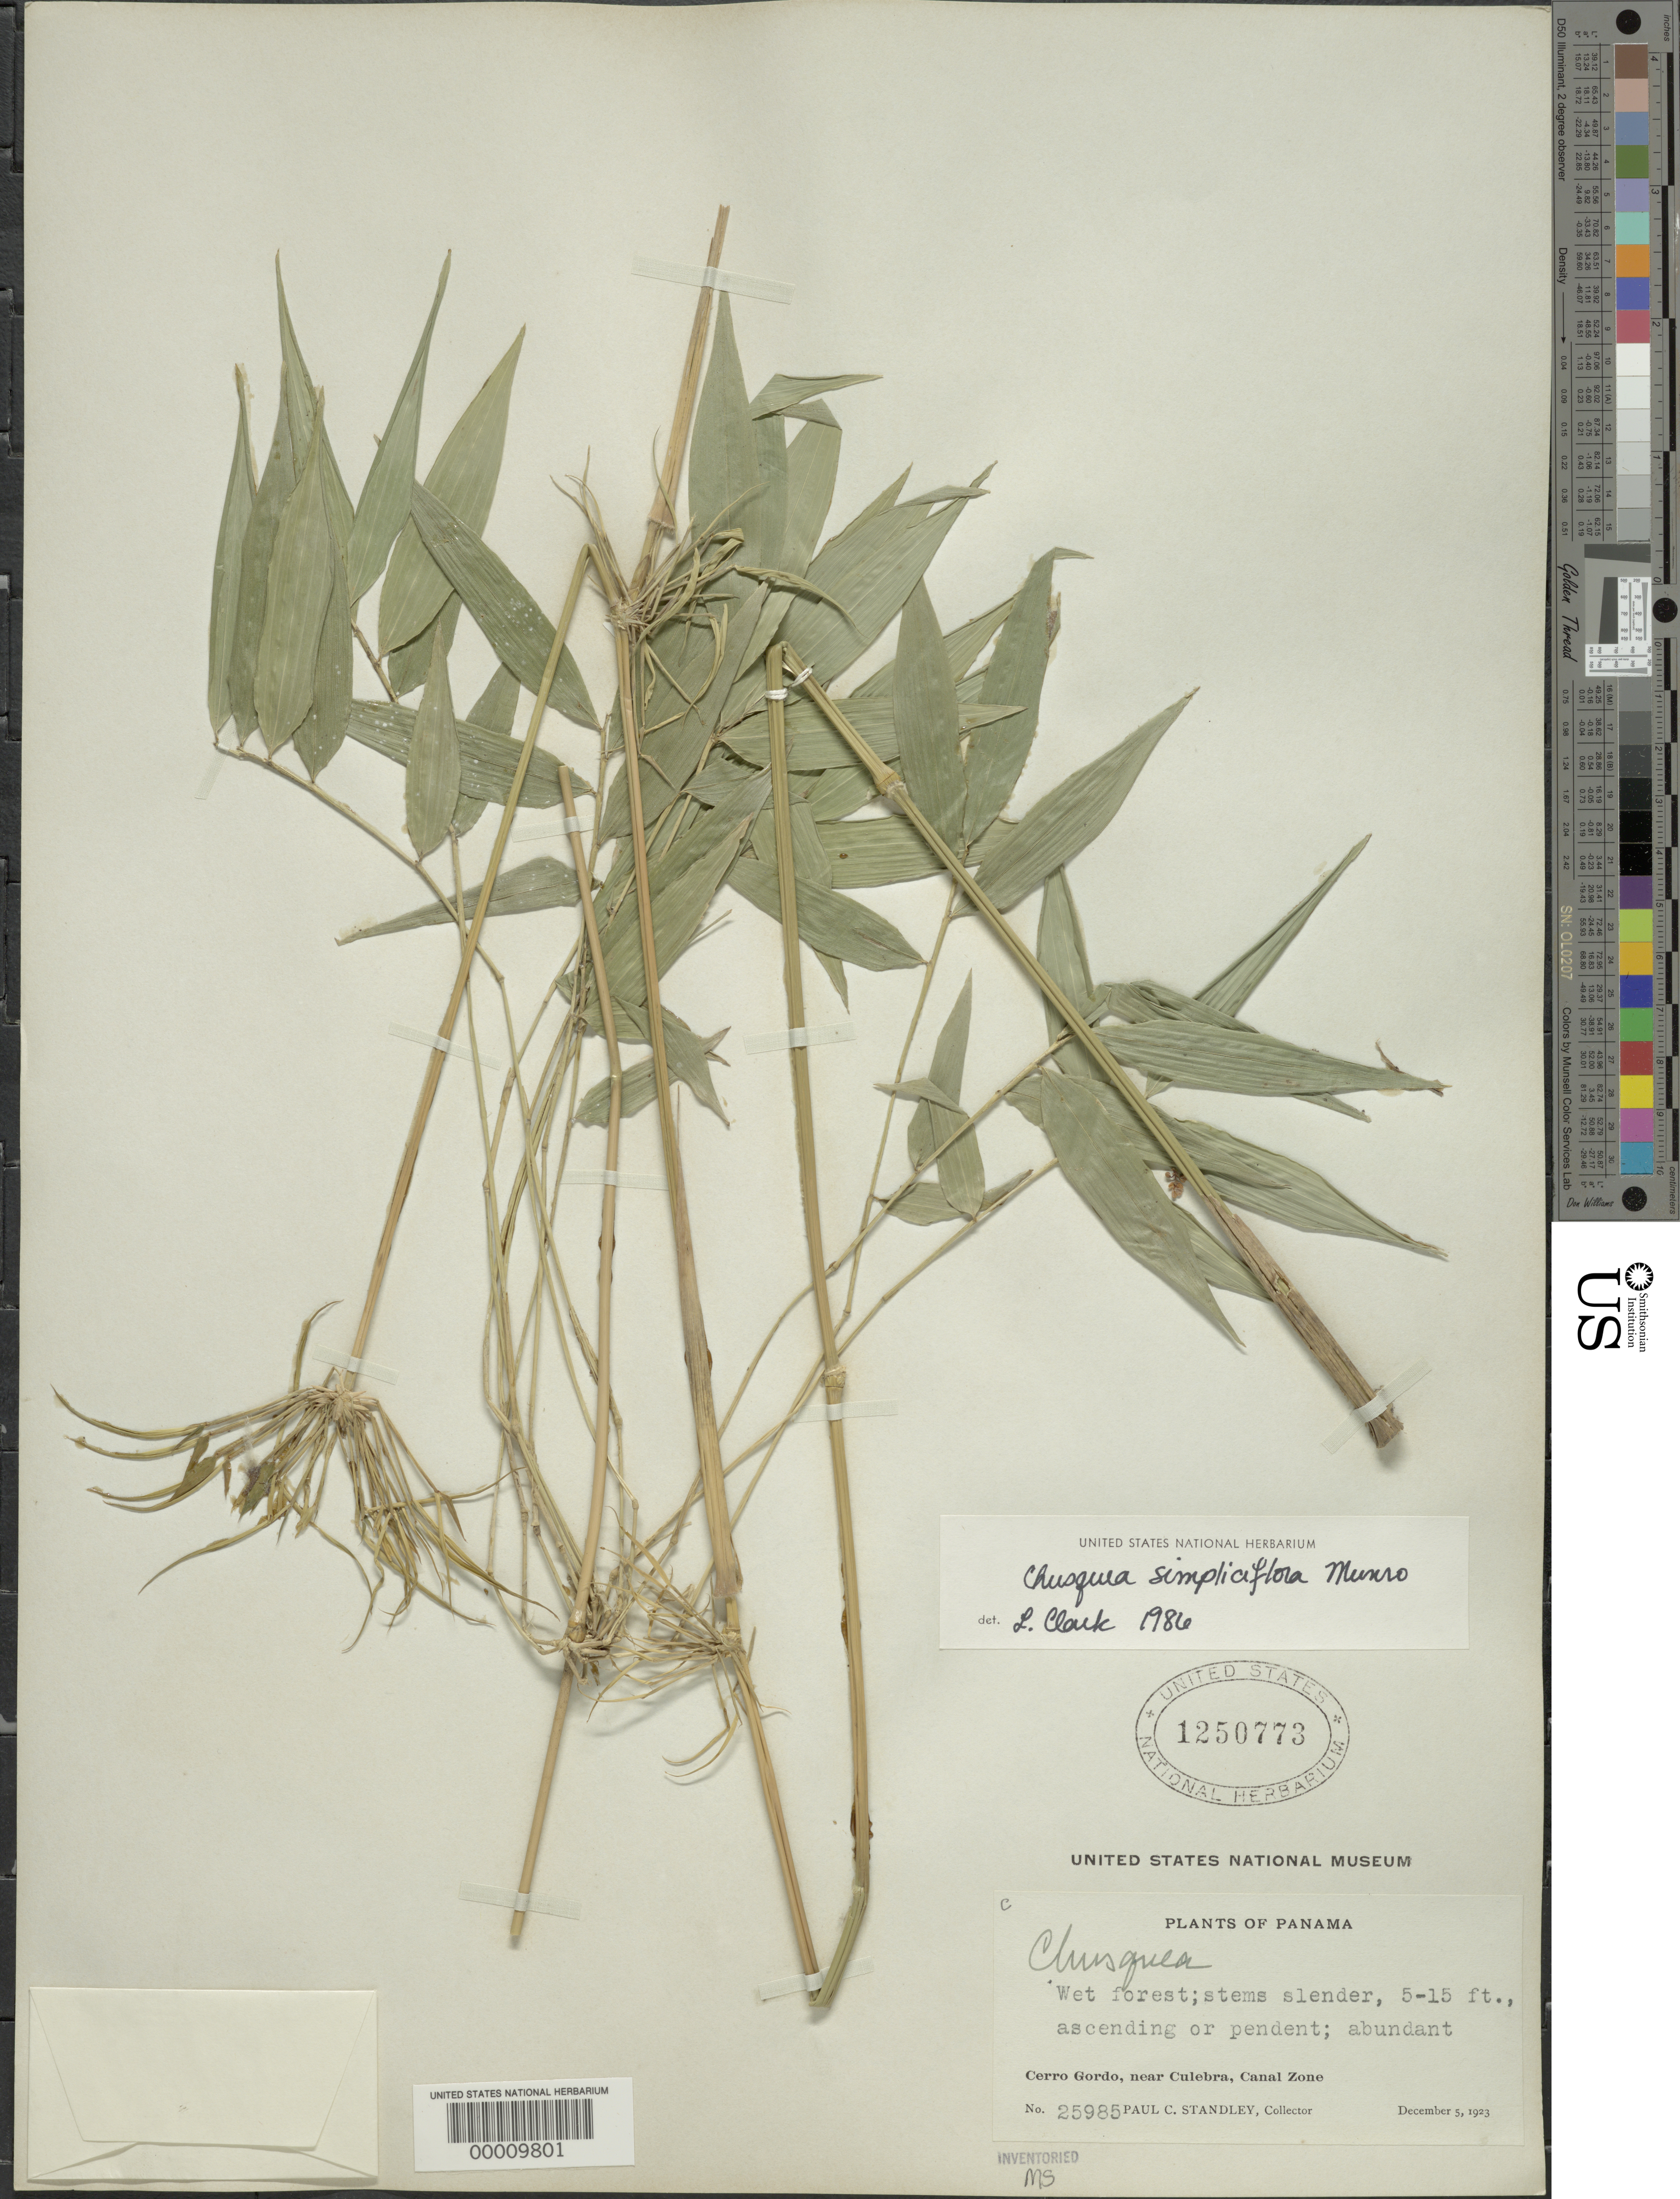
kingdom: Plantae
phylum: Tracheophyta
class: Liliopsida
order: Poales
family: Poaceae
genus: Chusquea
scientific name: Chusquea simpliciflora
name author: Munro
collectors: P. C. Standley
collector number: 25985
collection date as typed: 05 Dec 1923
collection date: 1923-12-05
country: Panama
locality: Cerro gordo, Culebra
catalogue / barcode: US 1250773